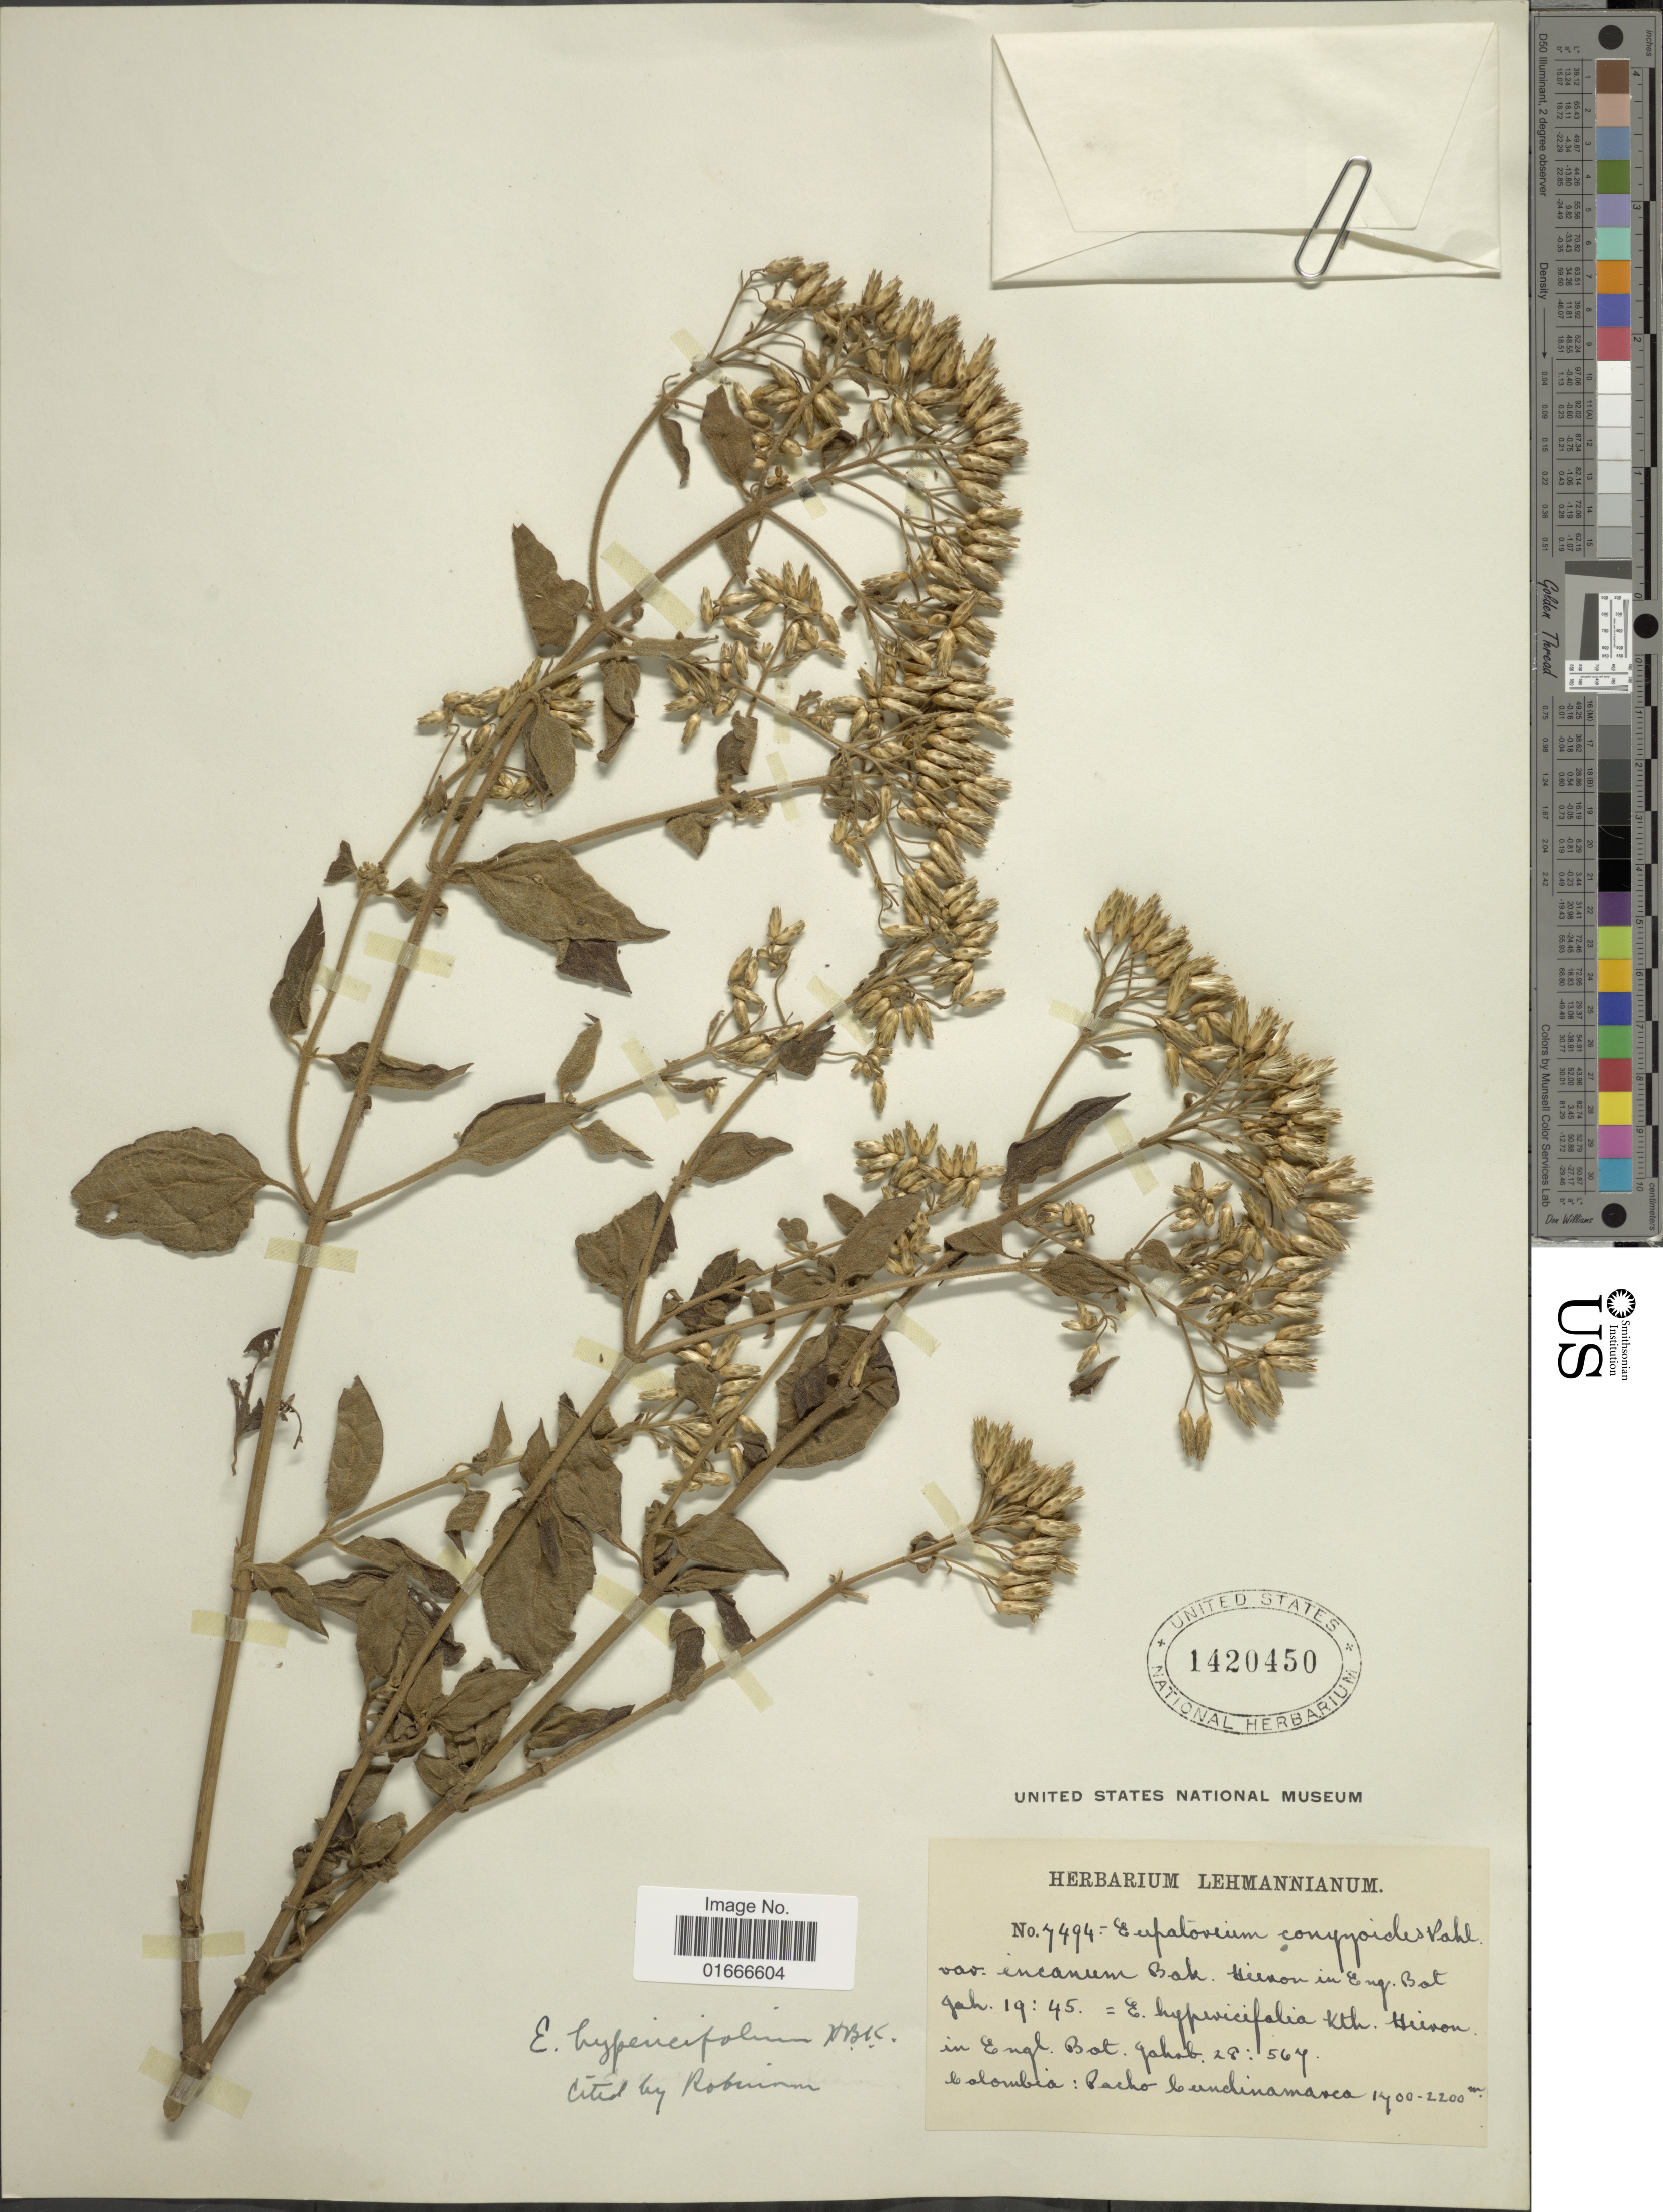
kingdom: Plantae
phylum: Tracheophyta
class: Magnoliopsida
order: Asterales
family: Asteraceae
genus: Chromolaena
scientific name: Chromolaena hypericifolia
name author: (Kunth) R.M. King & H. Rob.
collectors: ex herb. Lehmannianum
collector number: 7494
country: Colombia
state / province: Cundinamarca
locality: Pacho Cundinamarca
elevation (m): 1400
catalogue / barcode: US 1420450